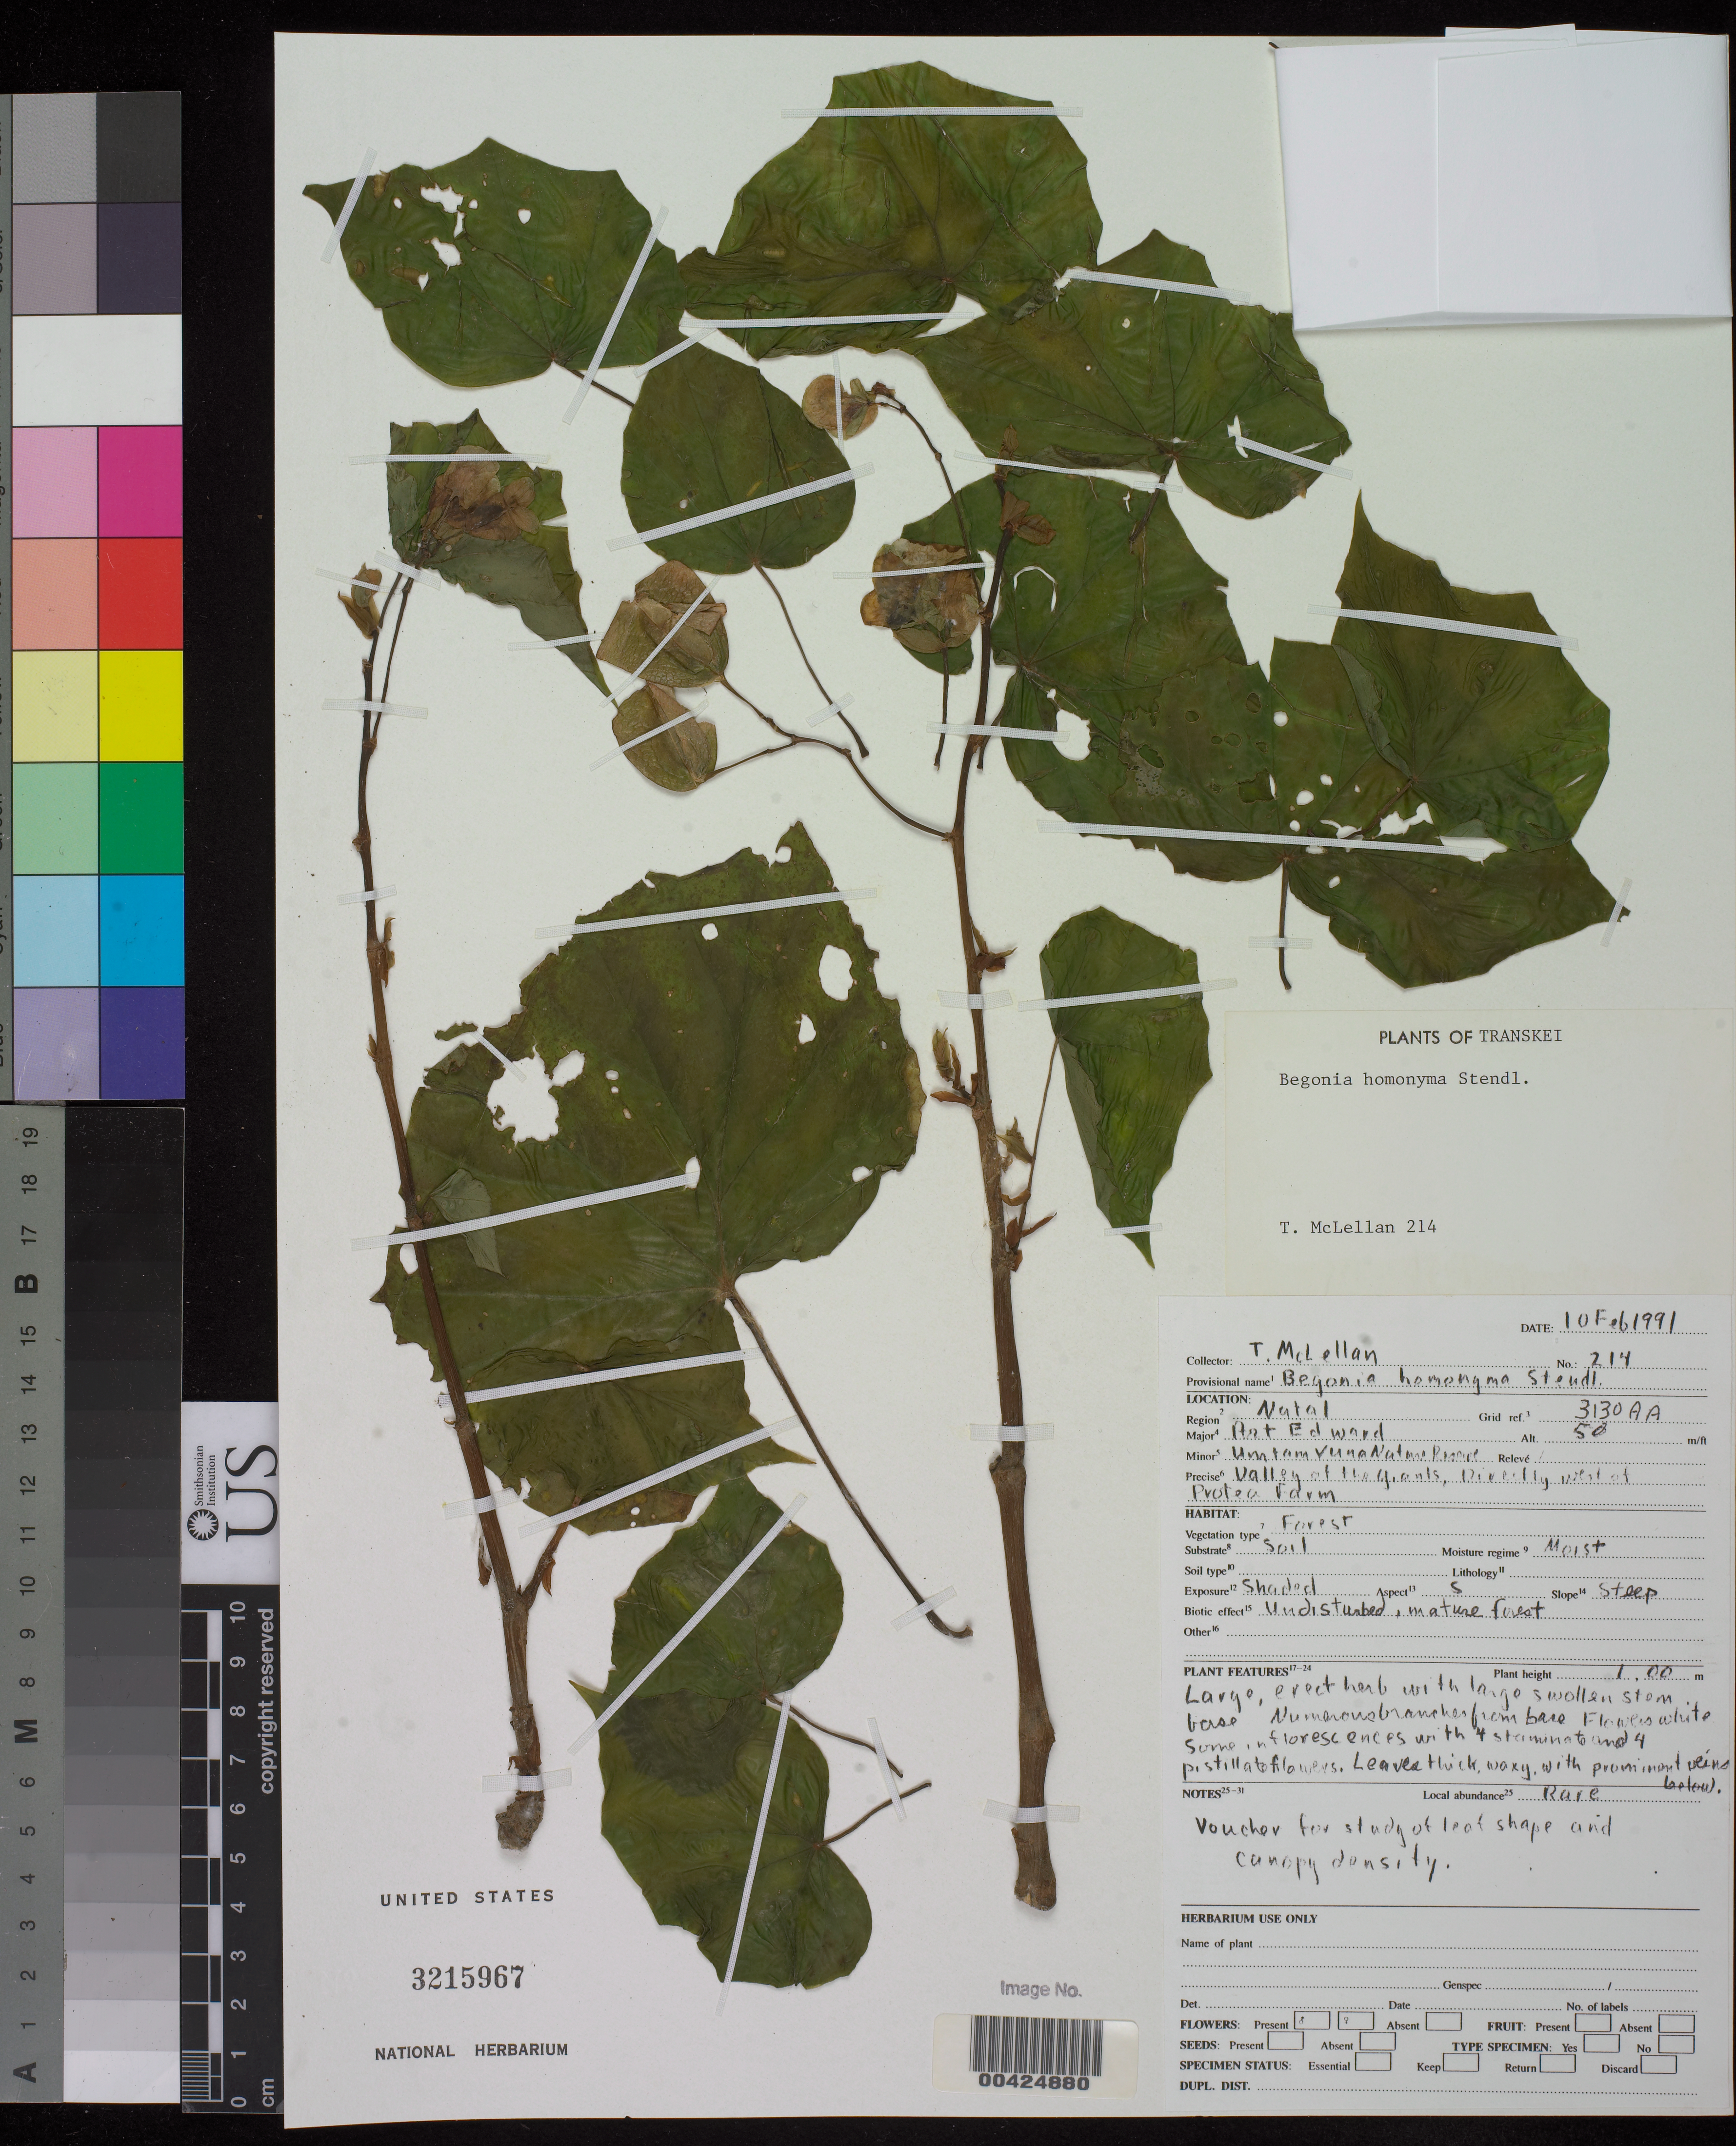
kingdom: Plantae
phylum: Tracheophyta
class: Magnoliopsida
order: Cucurbitales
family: Begoniaceae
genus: Begonia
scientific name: Begonia homonyma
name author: Steud.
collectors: T. McLellan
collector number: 214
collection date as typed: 10 Feb 1991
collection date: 1991-02-10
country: South Africa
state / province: KwaZulu-Natal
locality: Port Edward, Umtamvuna Nature Reserve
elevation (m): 50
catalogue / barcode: US 3215967